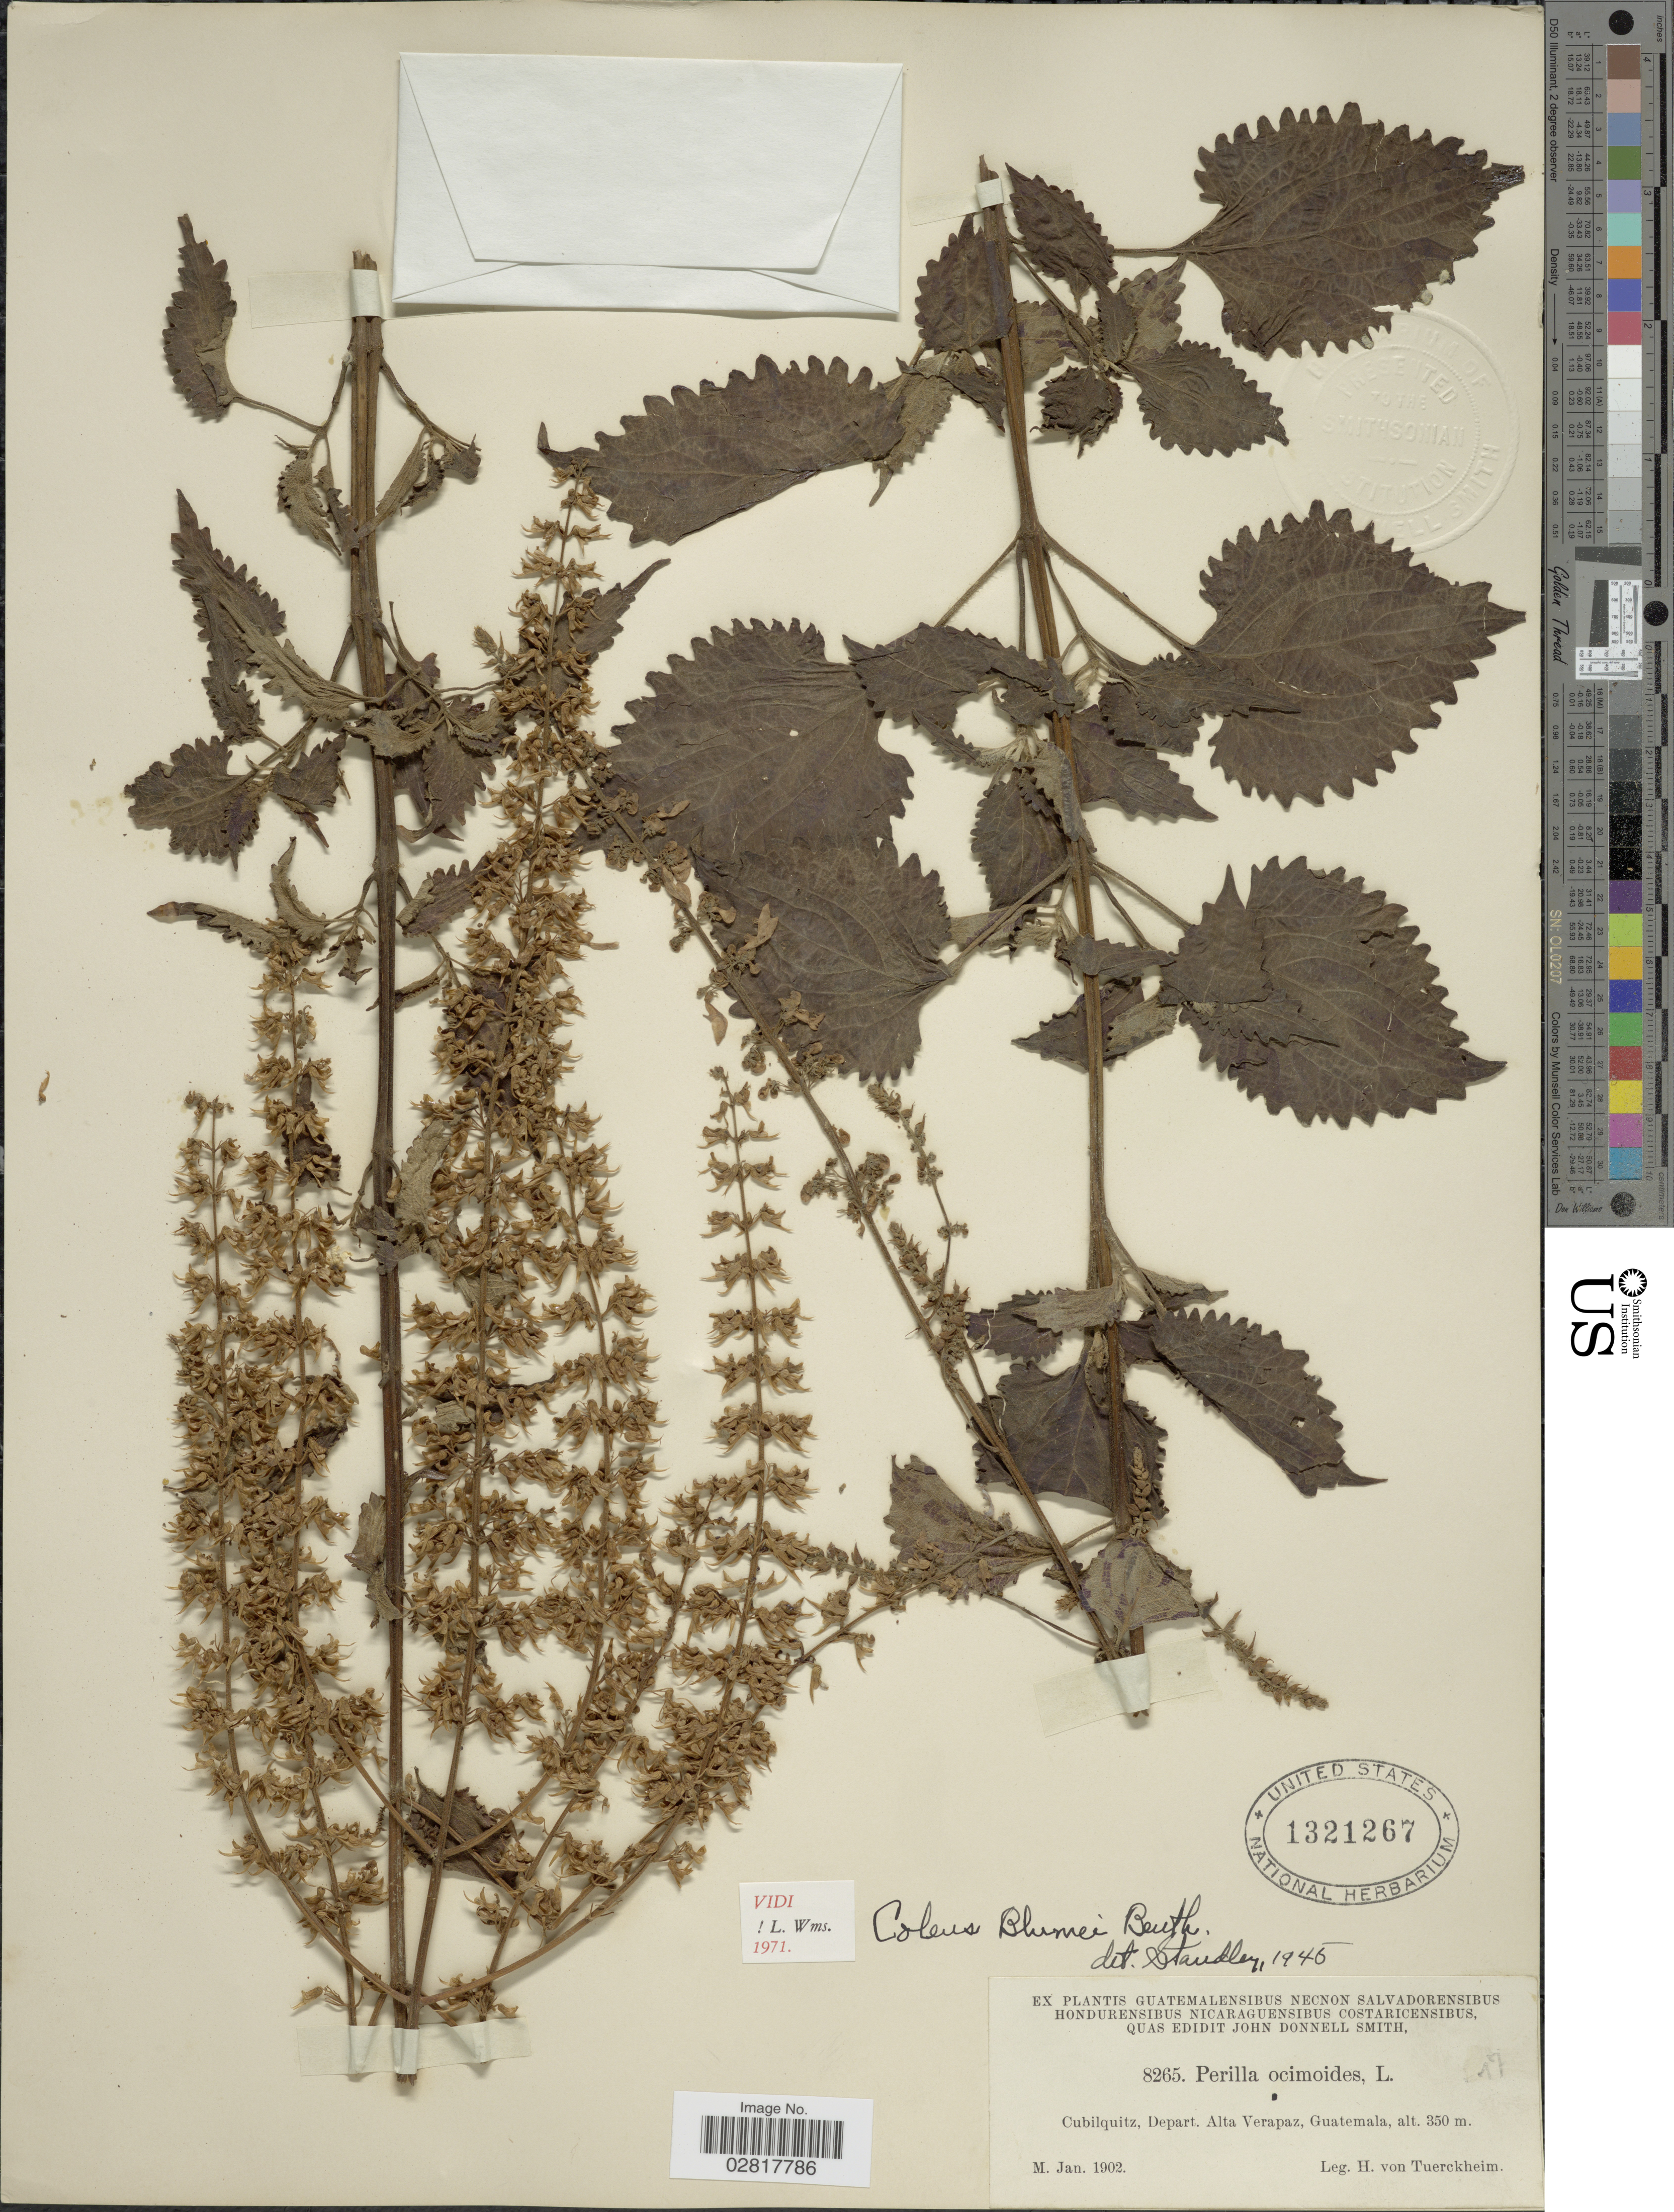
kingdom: Plantae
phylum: Tracheophyta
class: Magnoliopsida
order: Lamiales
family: Lamiaceae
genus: Plectranthus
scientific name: Plectranthus scutellarioides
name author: (L.) R. Br.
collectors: H. von Türckheim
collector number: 8265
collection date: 1902-01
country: Guatemala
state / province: Alta Verapaz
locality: Cubilquitz, Depart. Alta Verapaz.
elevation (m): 350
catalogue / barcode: US 1321267